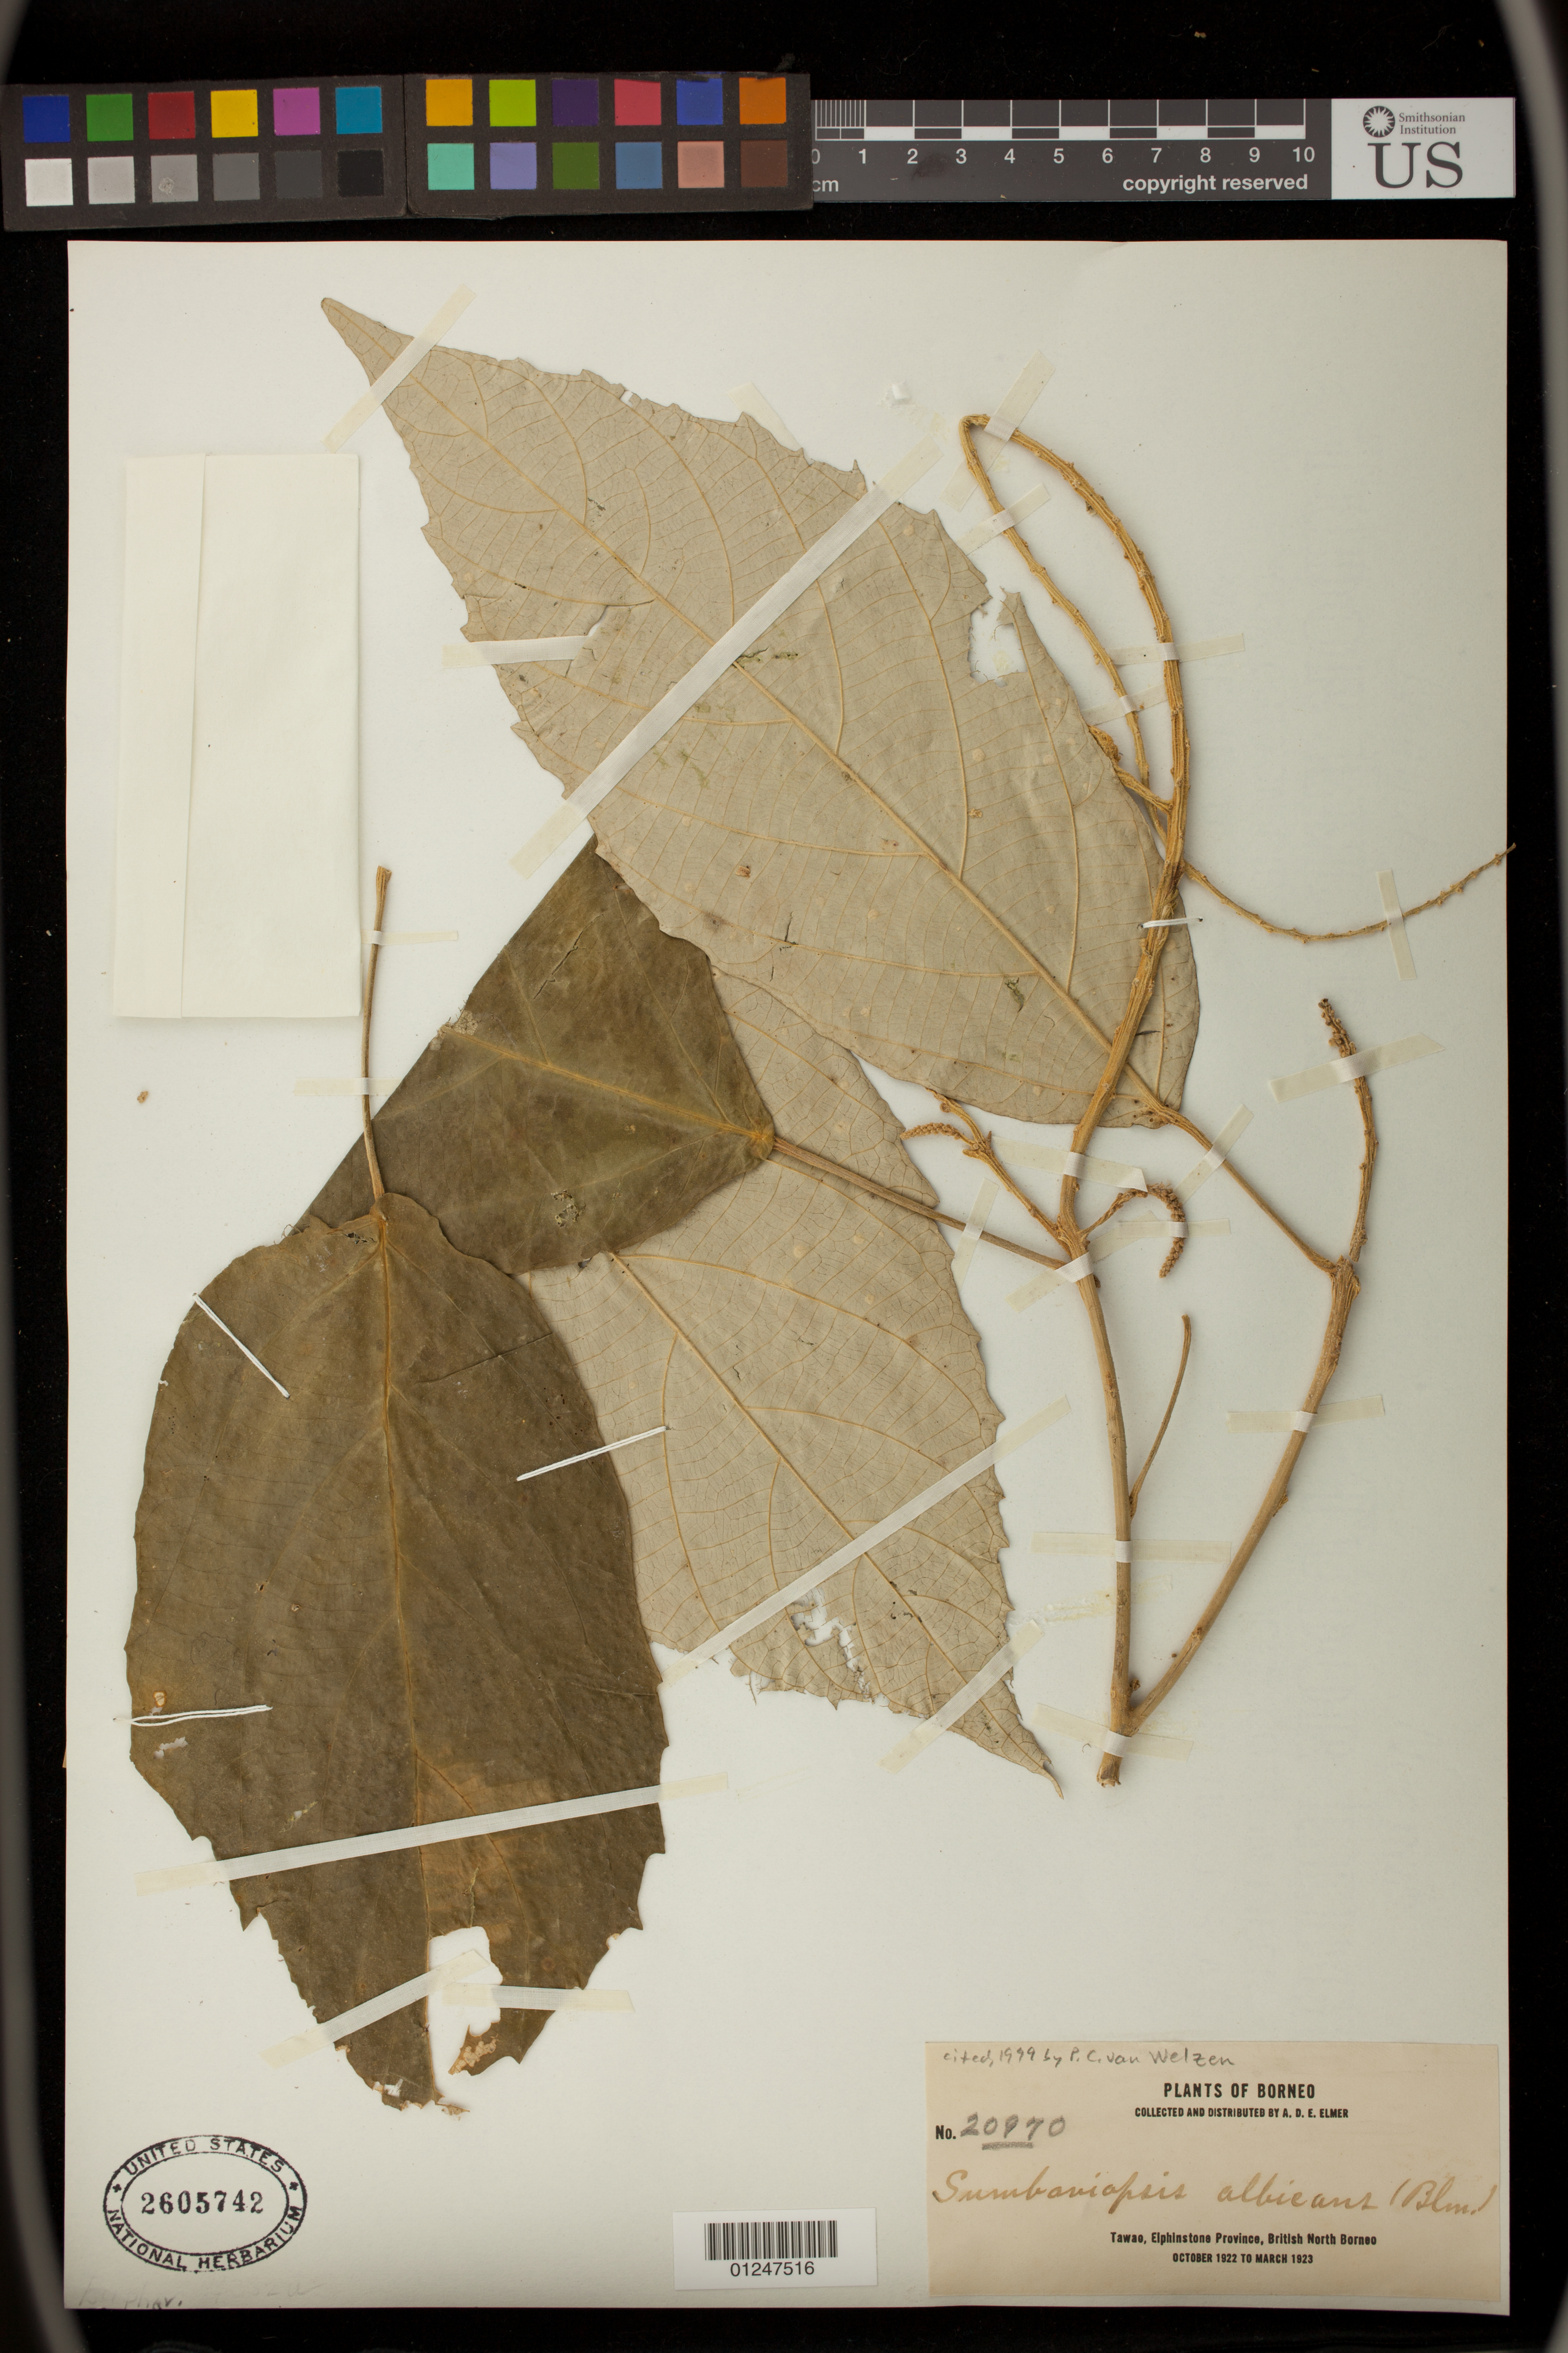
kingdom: Plantae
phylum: Tracheophyta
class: Magnoliopsida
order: Malpighiales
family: Euphorbiaceae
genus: Sumbaviopsis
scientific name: Sumbaviopsis albicans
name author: J.Jay Sm.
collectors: A. D. E. Elmer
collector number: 20970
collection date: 1922-10-01/1923-03-01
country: Malaysia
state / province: Sabah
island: Borneo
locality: Tawao, Elphinstone Province, British North Borneo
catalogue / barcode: US 2605742